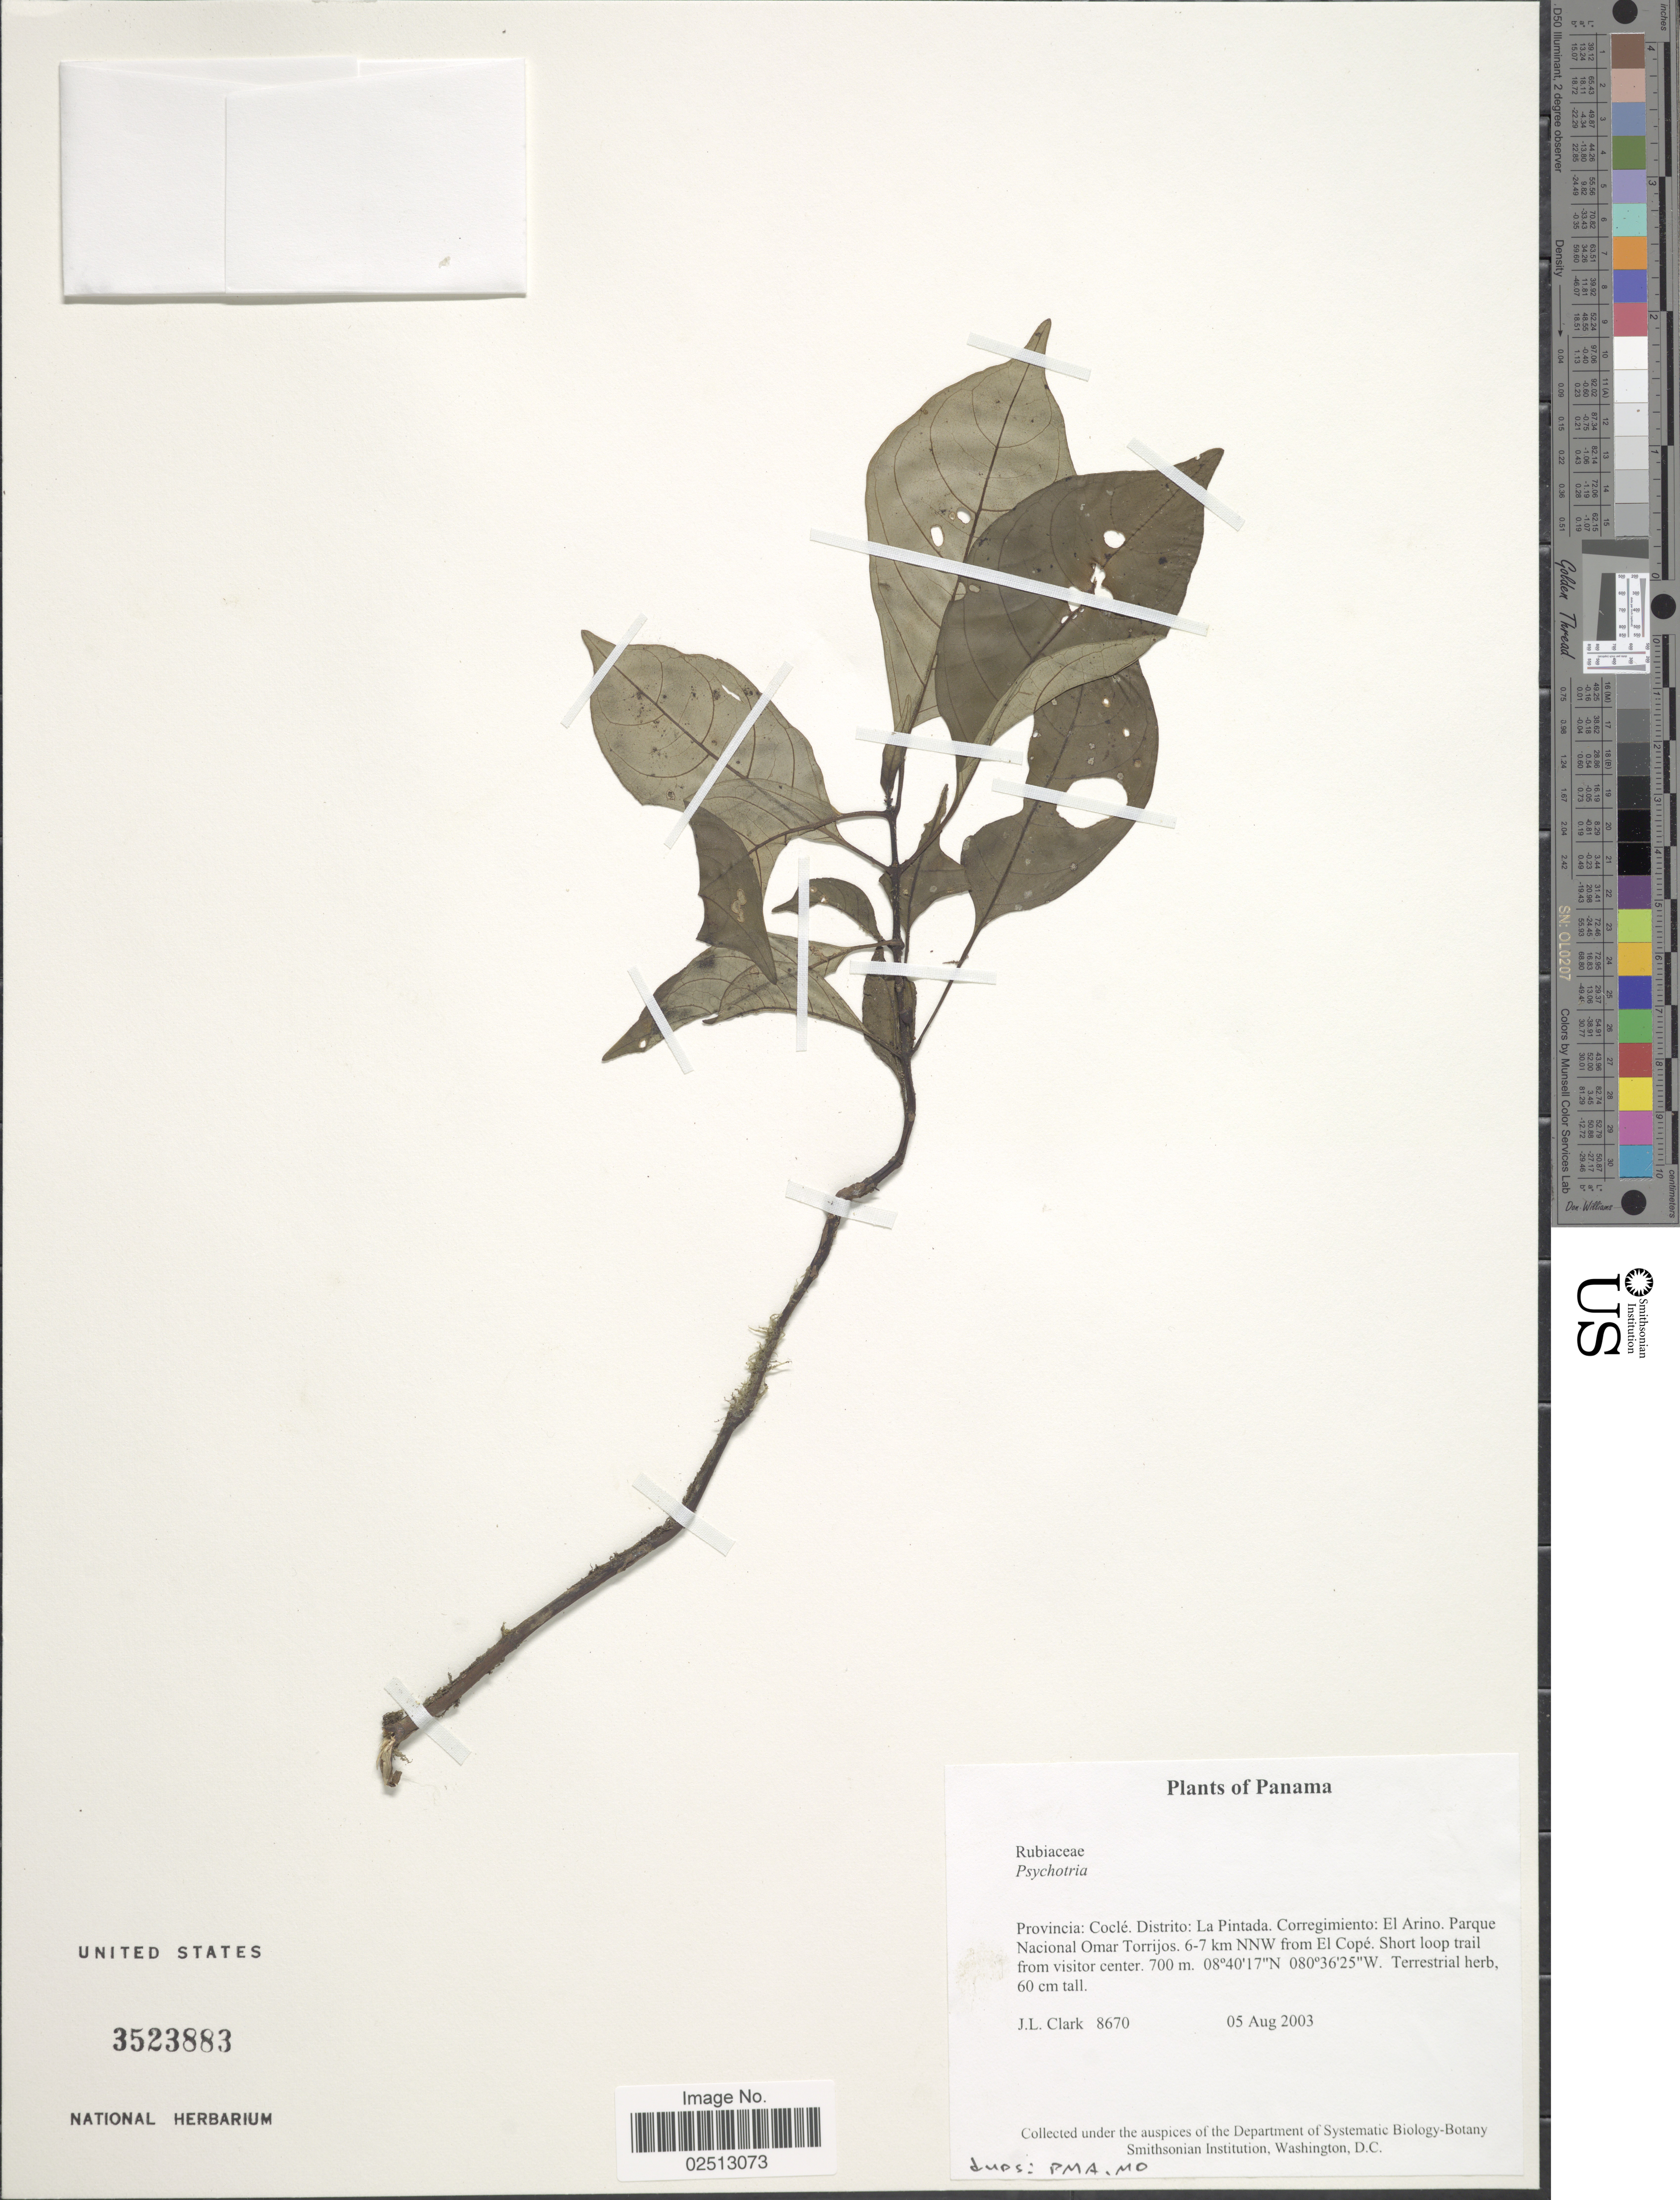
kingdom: Plantae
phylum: Tracheophyta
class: Magnoliopsida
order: Gentianales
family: Rubiaceae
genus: Psychotria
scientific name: Psychotria sp.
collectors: J. L. Clark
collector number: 8670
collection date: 2003-08-05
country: Panama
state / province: Coclé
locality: Provincia: Cocle. Distrito: La Pintada. Corregimiento: El Arino, Parque Nacional Omar Torrijos 6-7 km NNW from El Cope. Short loop trail from visitor center.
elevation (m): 700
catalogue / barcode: US 3523883